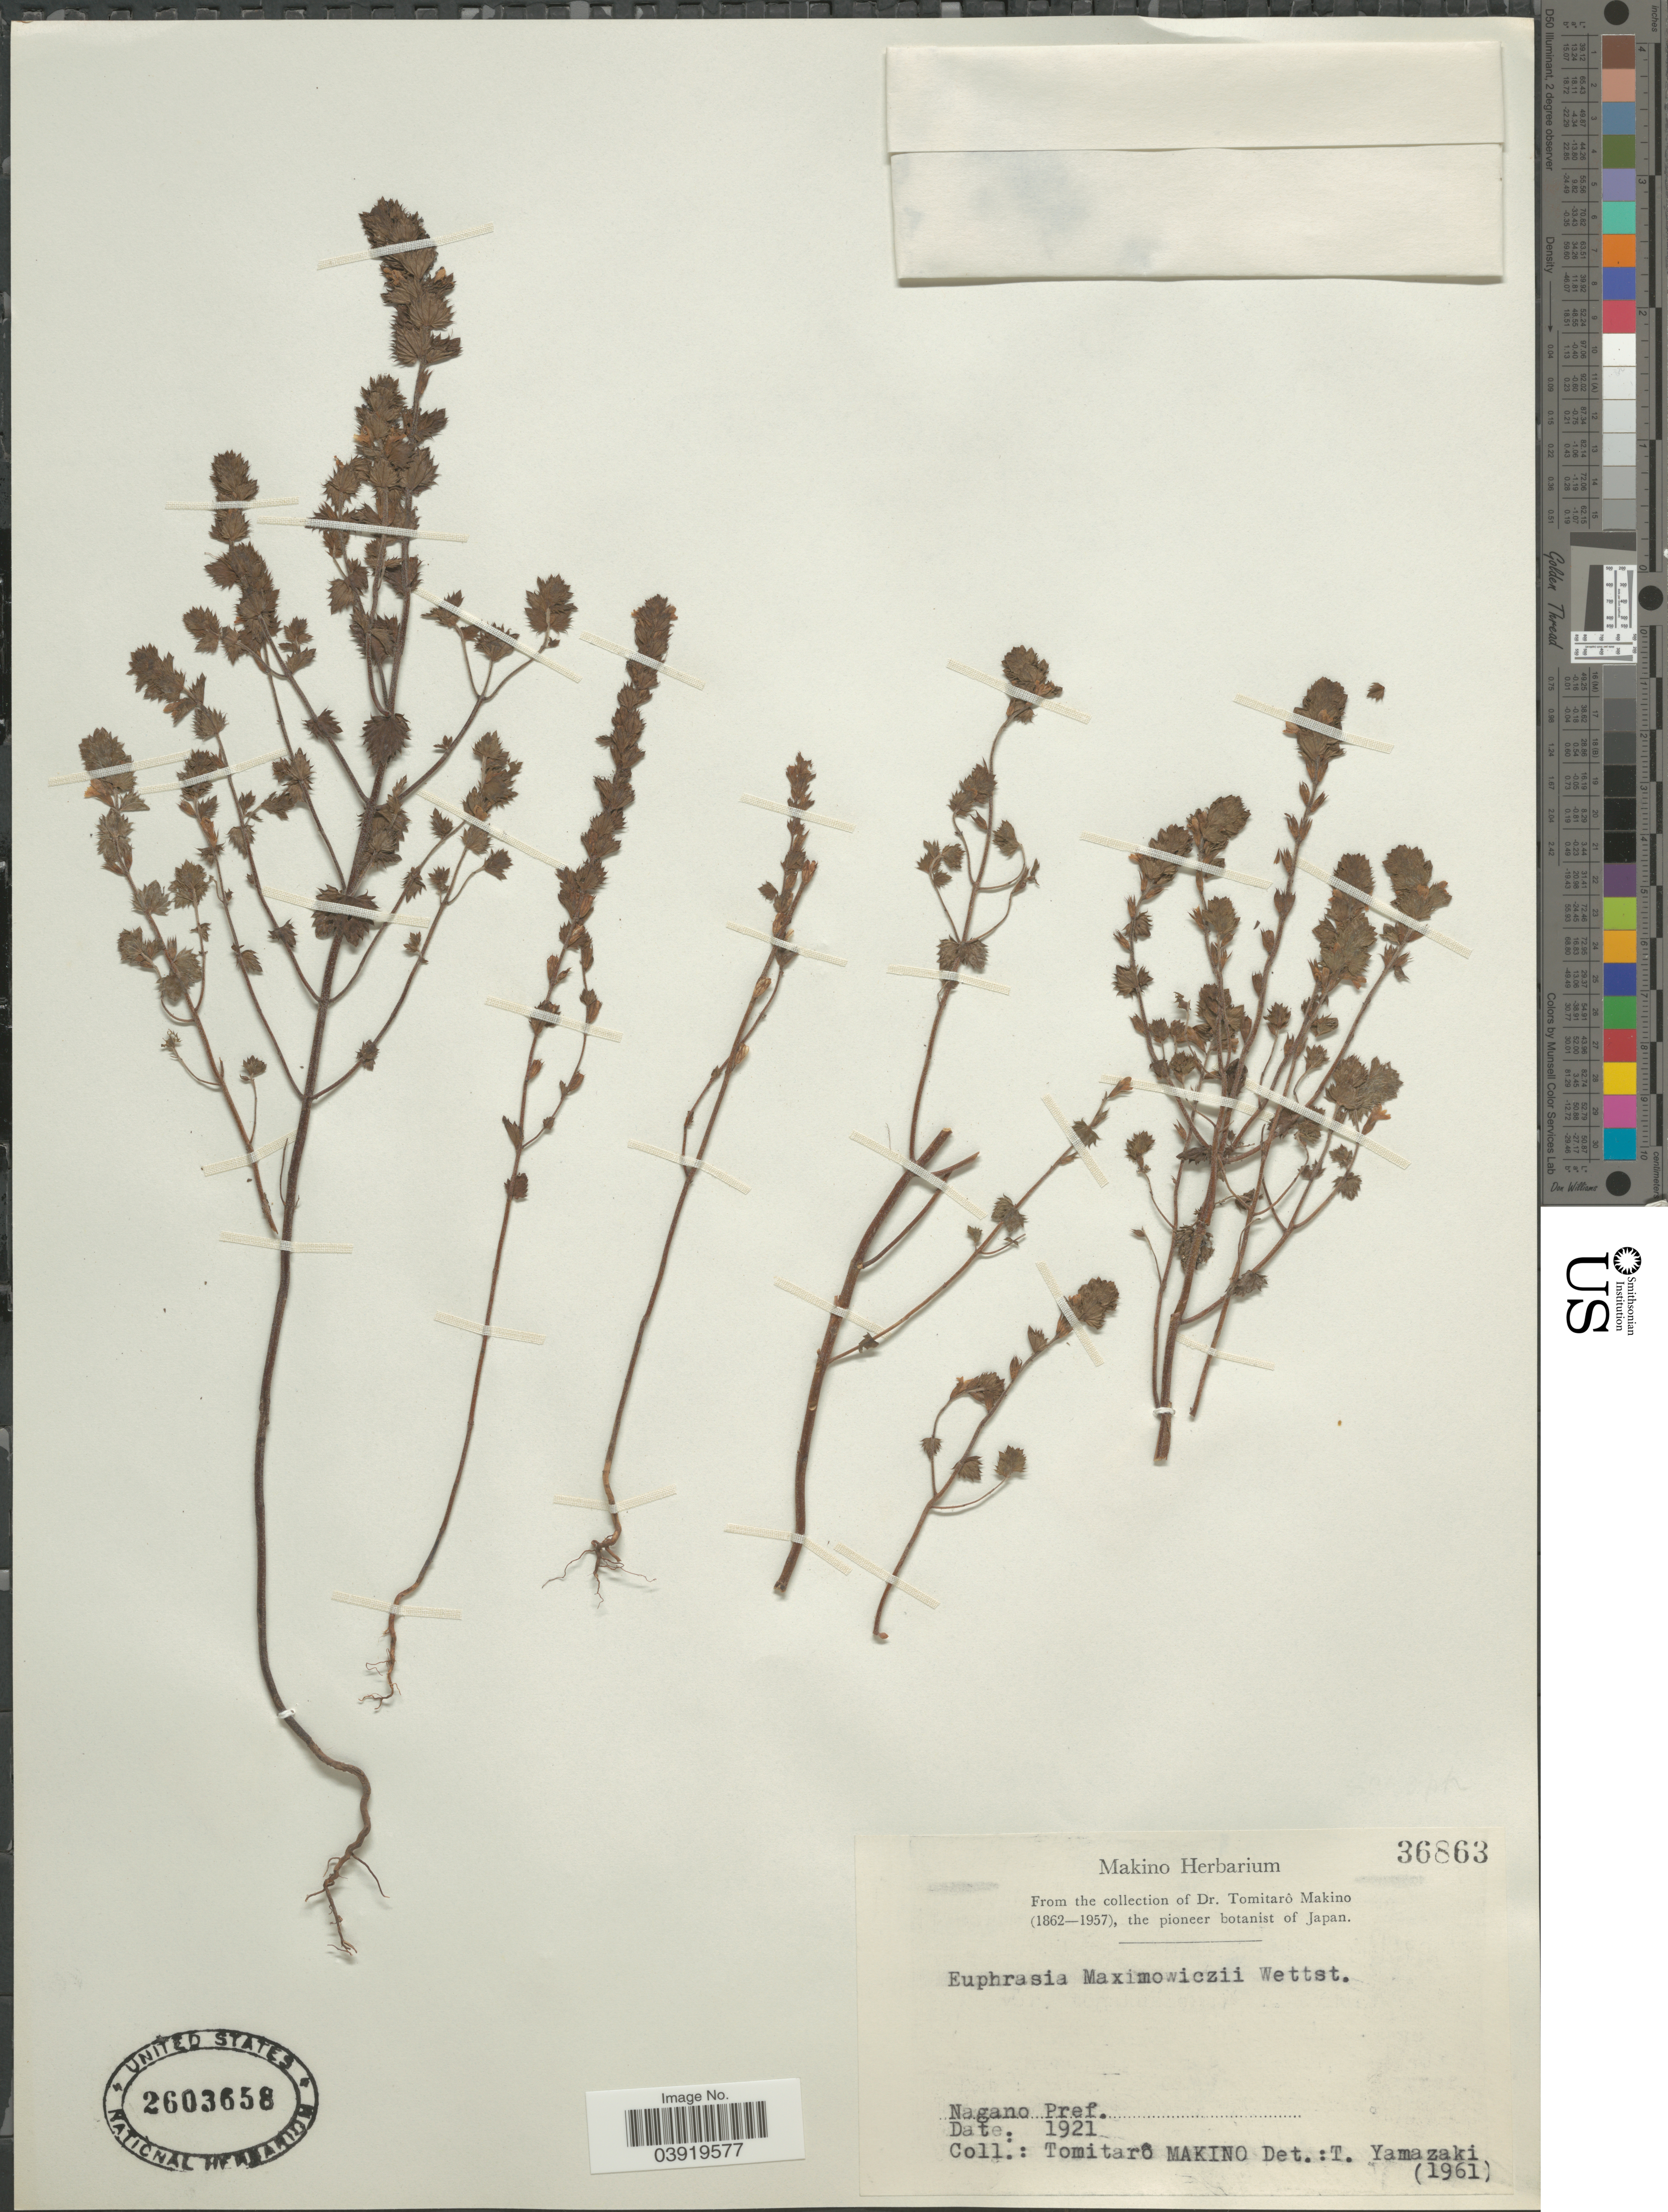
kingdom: Plantae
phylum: Tracheophyta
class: Magnoliopsida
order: Lamiales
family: Orobanchaceae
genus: Euphrasia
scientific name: Euphrasia maximowiczii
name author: Wettst. ex Palib.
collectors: T. Makino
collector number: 36863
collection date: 1921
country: Japan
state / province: Nagano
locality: Nagano Pref.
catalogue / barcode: US 2603658